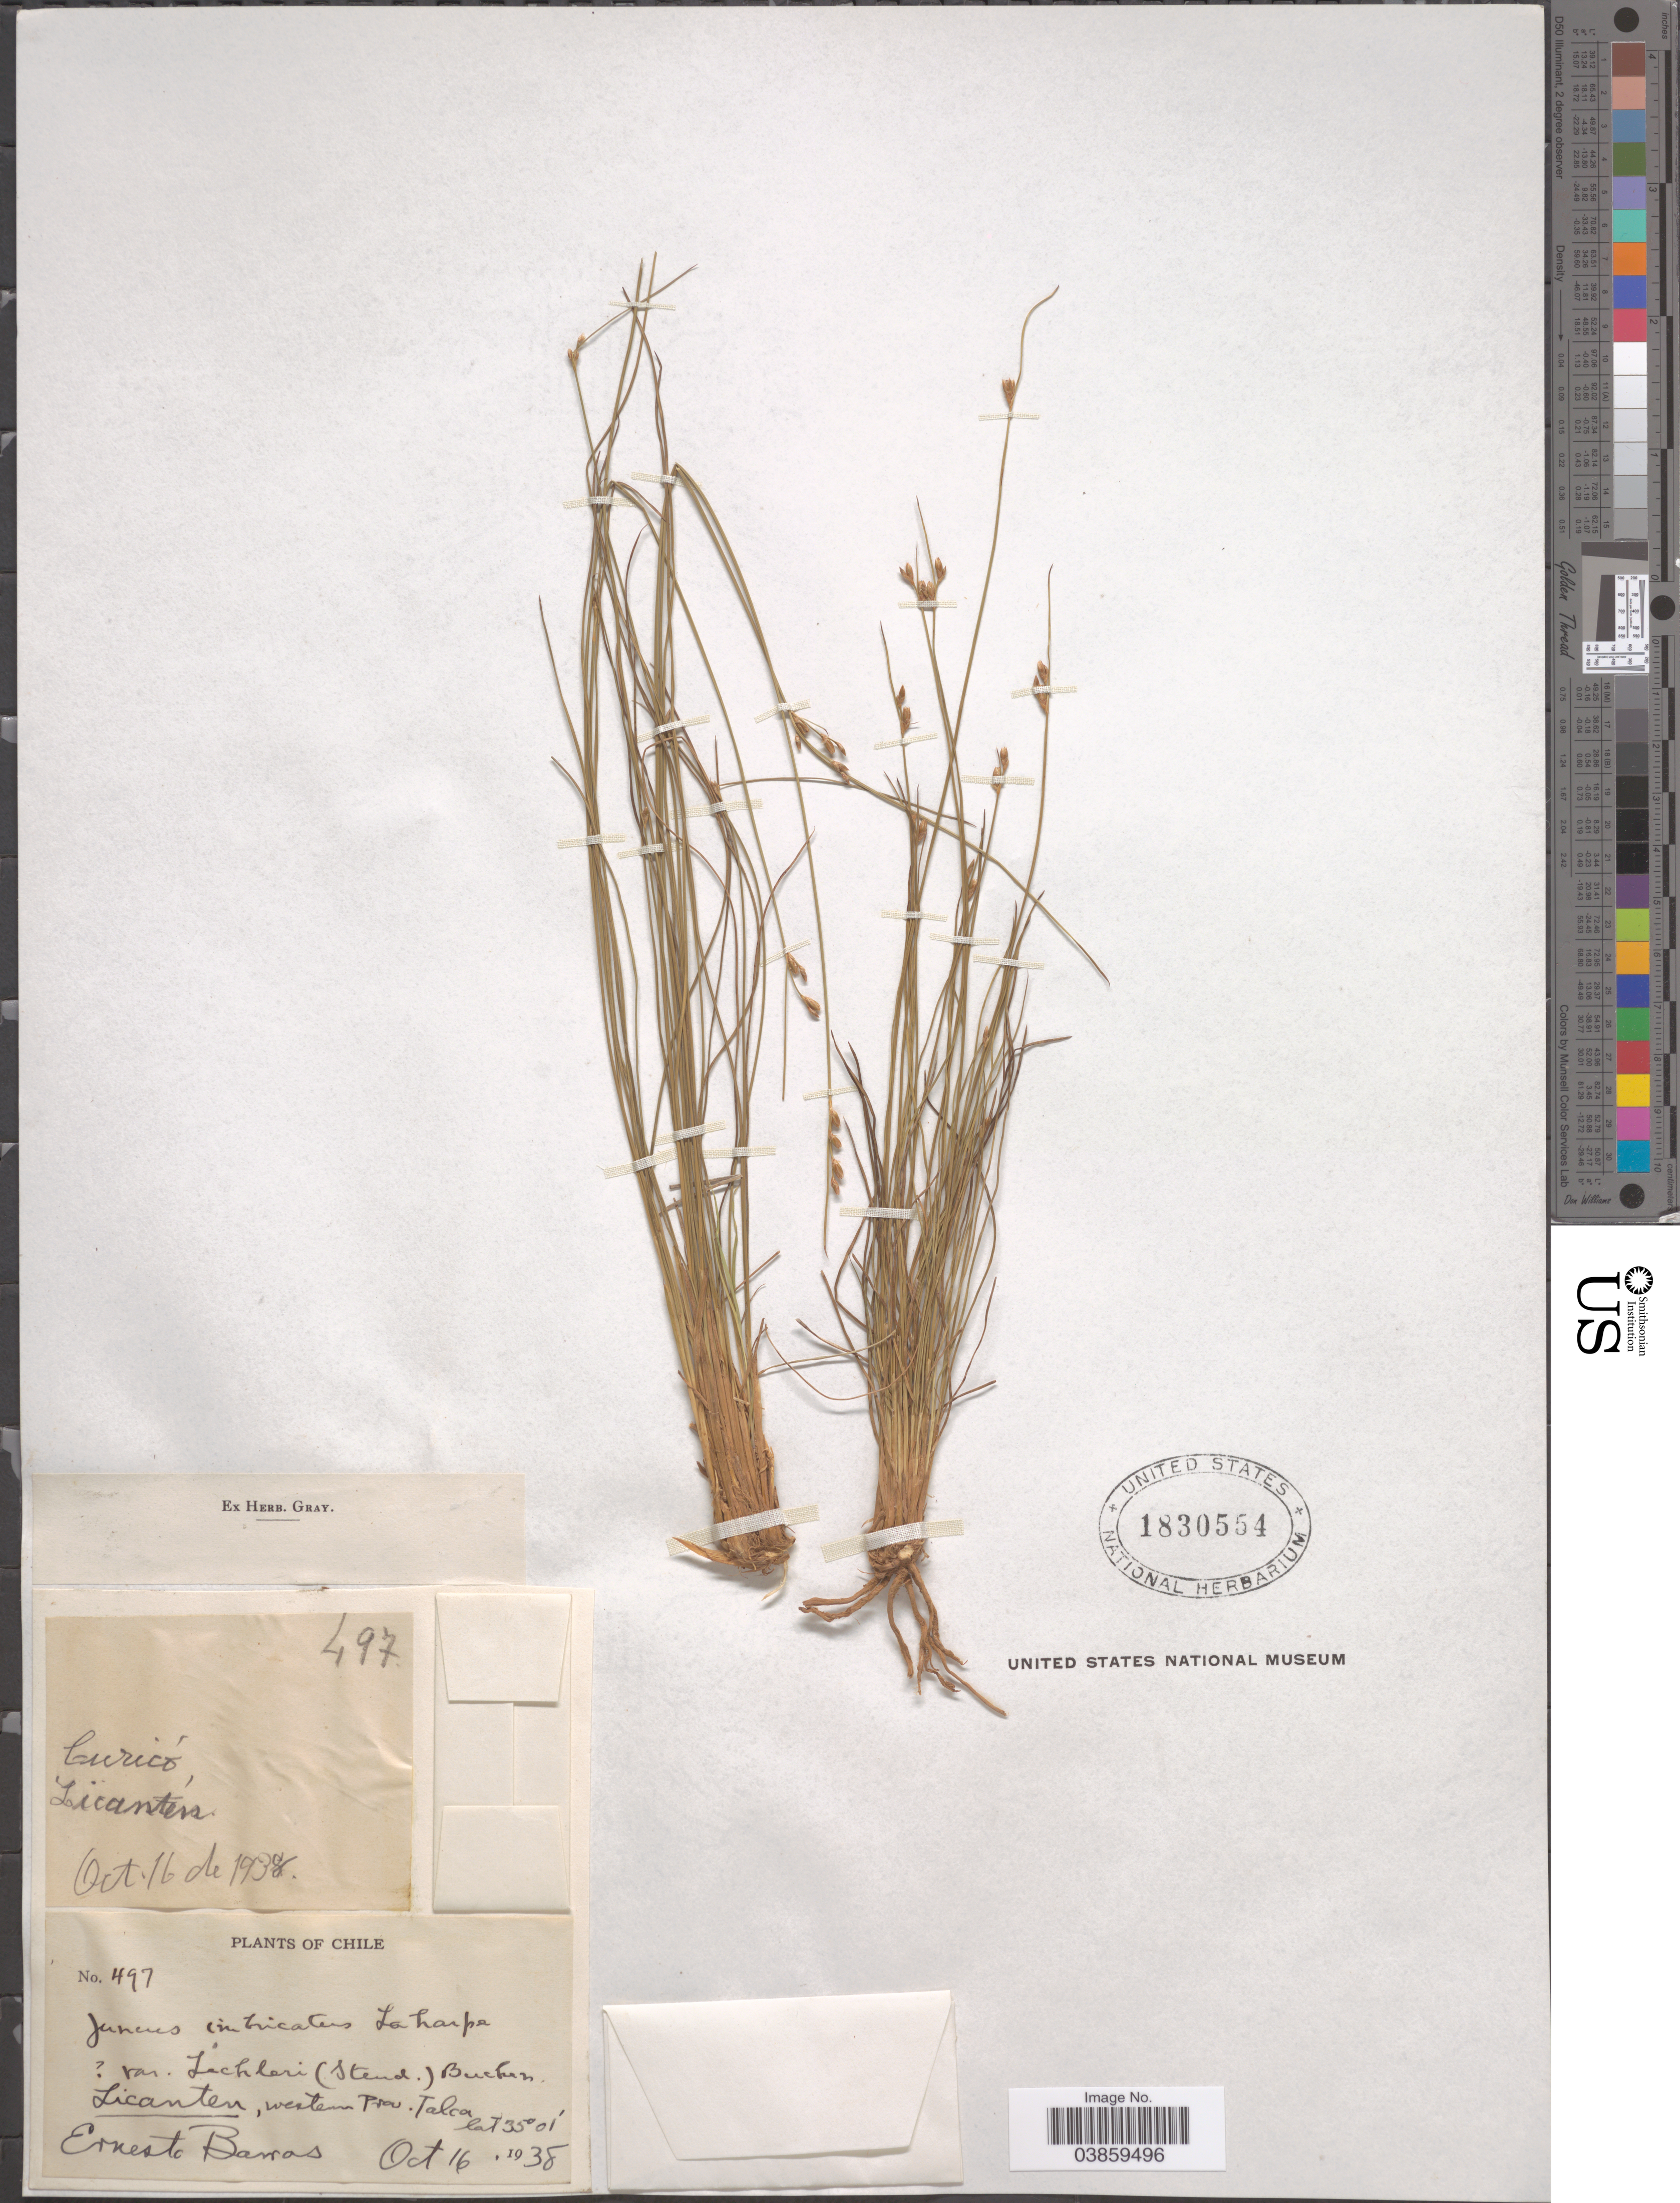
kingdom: Plantae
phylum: Tracheophyta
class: Liliopsida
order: Poales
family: Juncaceae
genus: Juncus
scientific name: Juncus imbricatus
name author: Laharpe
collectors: E. Barros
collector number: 497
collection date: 1938-10-16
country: Chile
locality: Curicó. Licanten, western Prov. Talca.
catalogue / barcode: US 1830554